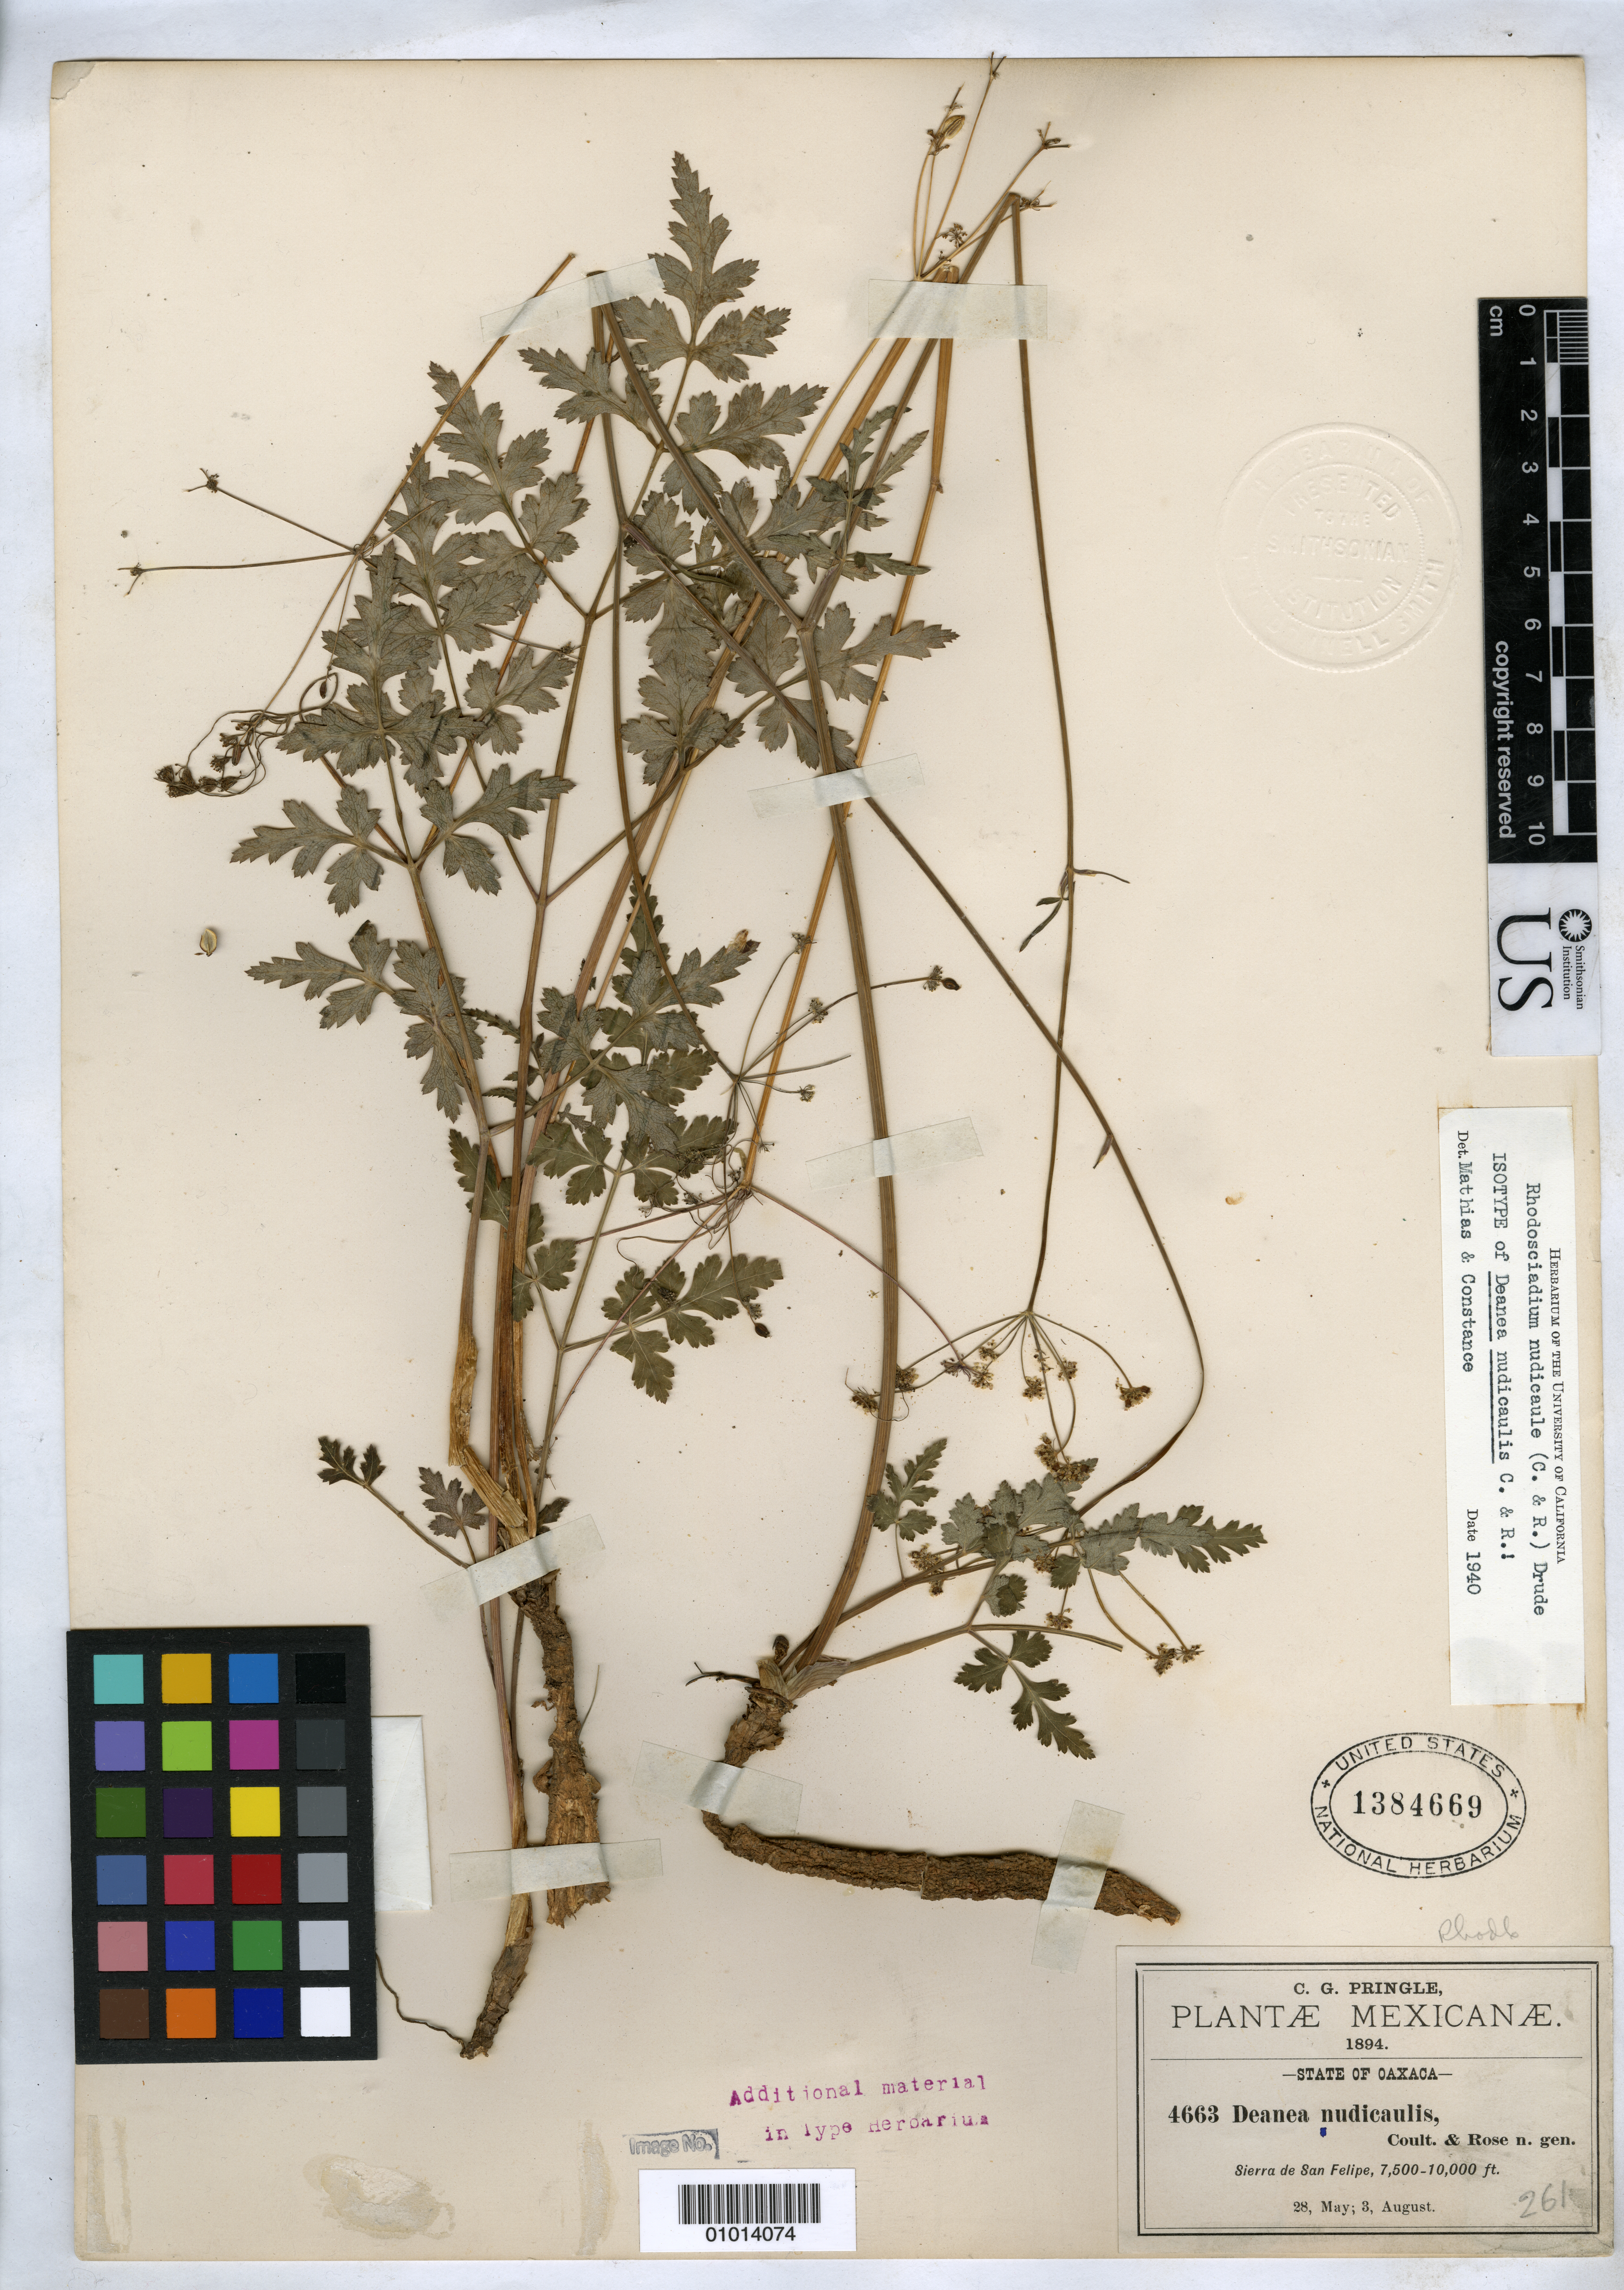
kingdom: Plantae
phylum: Tracheophyta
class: Magnoliopsida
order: Apiales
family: Apiaceae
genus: Deanea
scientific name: Deanea nudicaulis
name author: J.M. Coult. & Rose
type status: Syntype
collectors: C. G. Pringle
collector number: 4663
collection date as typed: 23 May 1894 and 03 Aug 1894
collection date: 1894-05-23,1894-08-03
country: Mexico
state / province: Oaxaca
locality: Sierra de San Felipe.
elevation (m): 2286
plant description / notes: Specimen ex John Donnell Smith herbarium.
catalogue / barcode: US 1384669